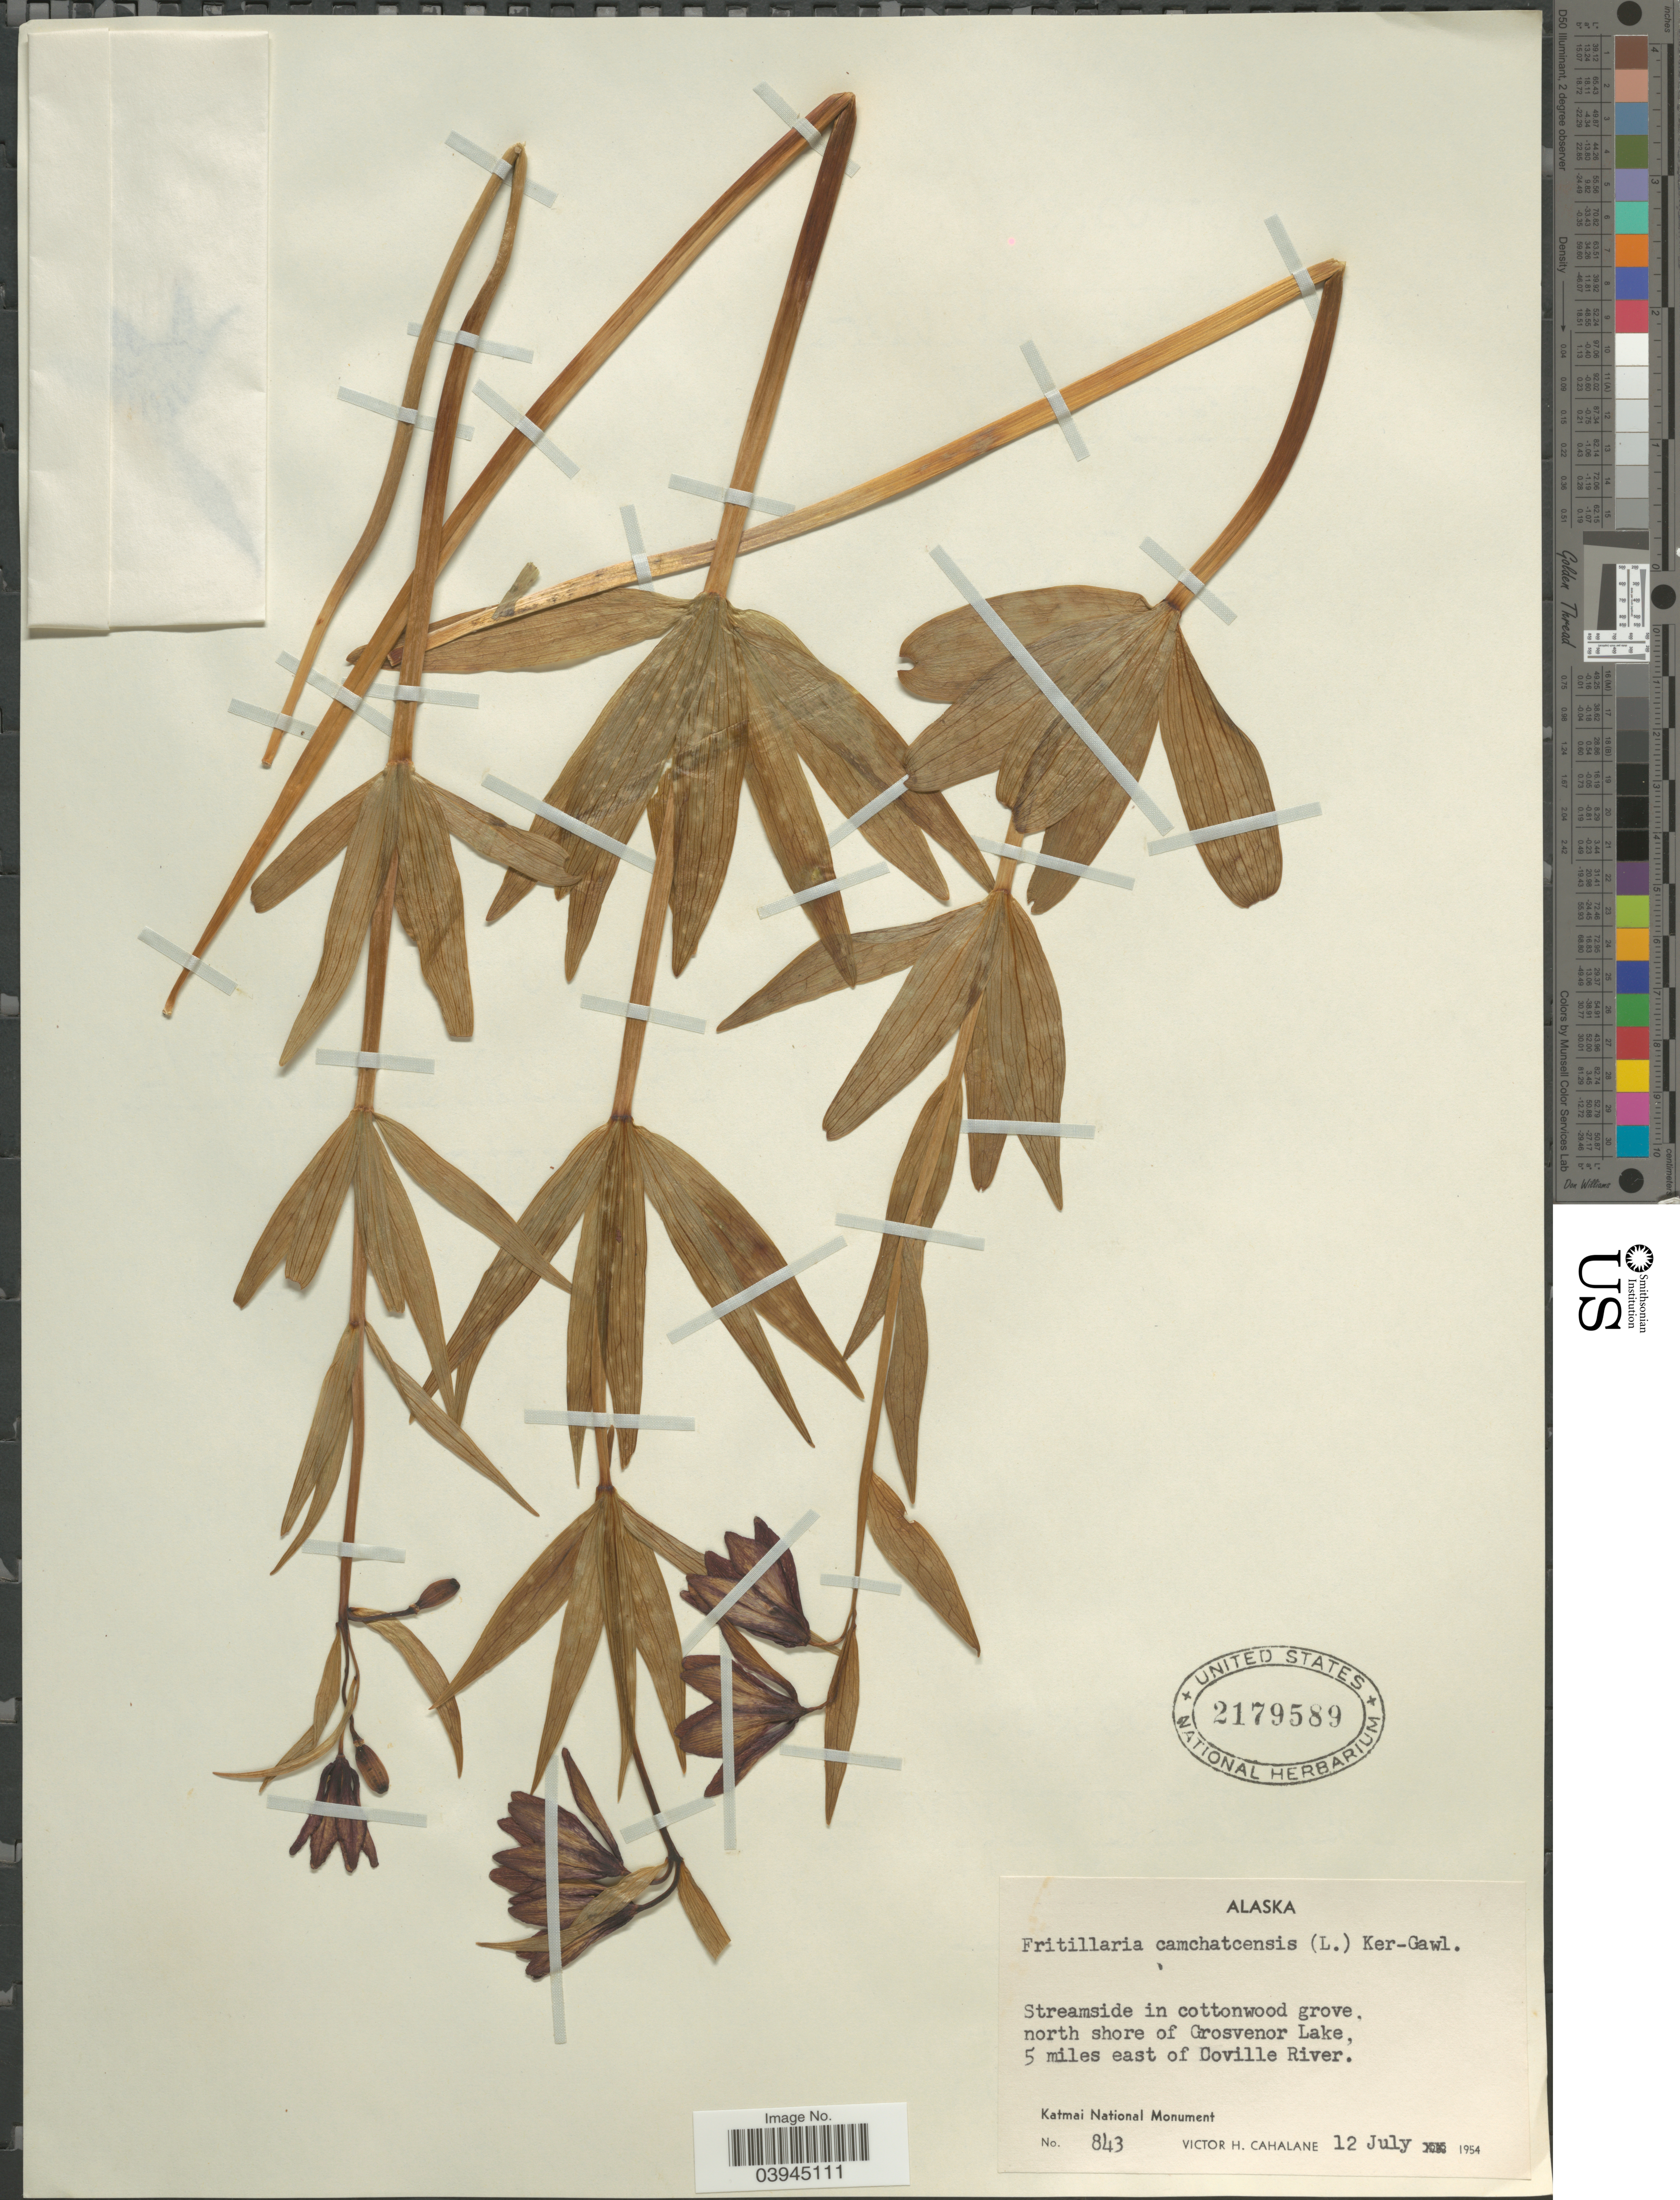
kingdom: Plantae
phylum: Tracheophyta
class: Liliopsida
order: Liliales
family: Liliaceae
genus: Fritillaria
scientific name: Fritillaria camschatcensis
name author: (L.) Ker Gawl.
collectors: V. Cahalane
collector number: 843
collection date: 1954-07-12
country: United States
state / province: Alaska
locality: North shore of Grosvenor Lake, 5 miles east of Coville River. Katmai National Monument.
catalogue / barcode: US 2179589